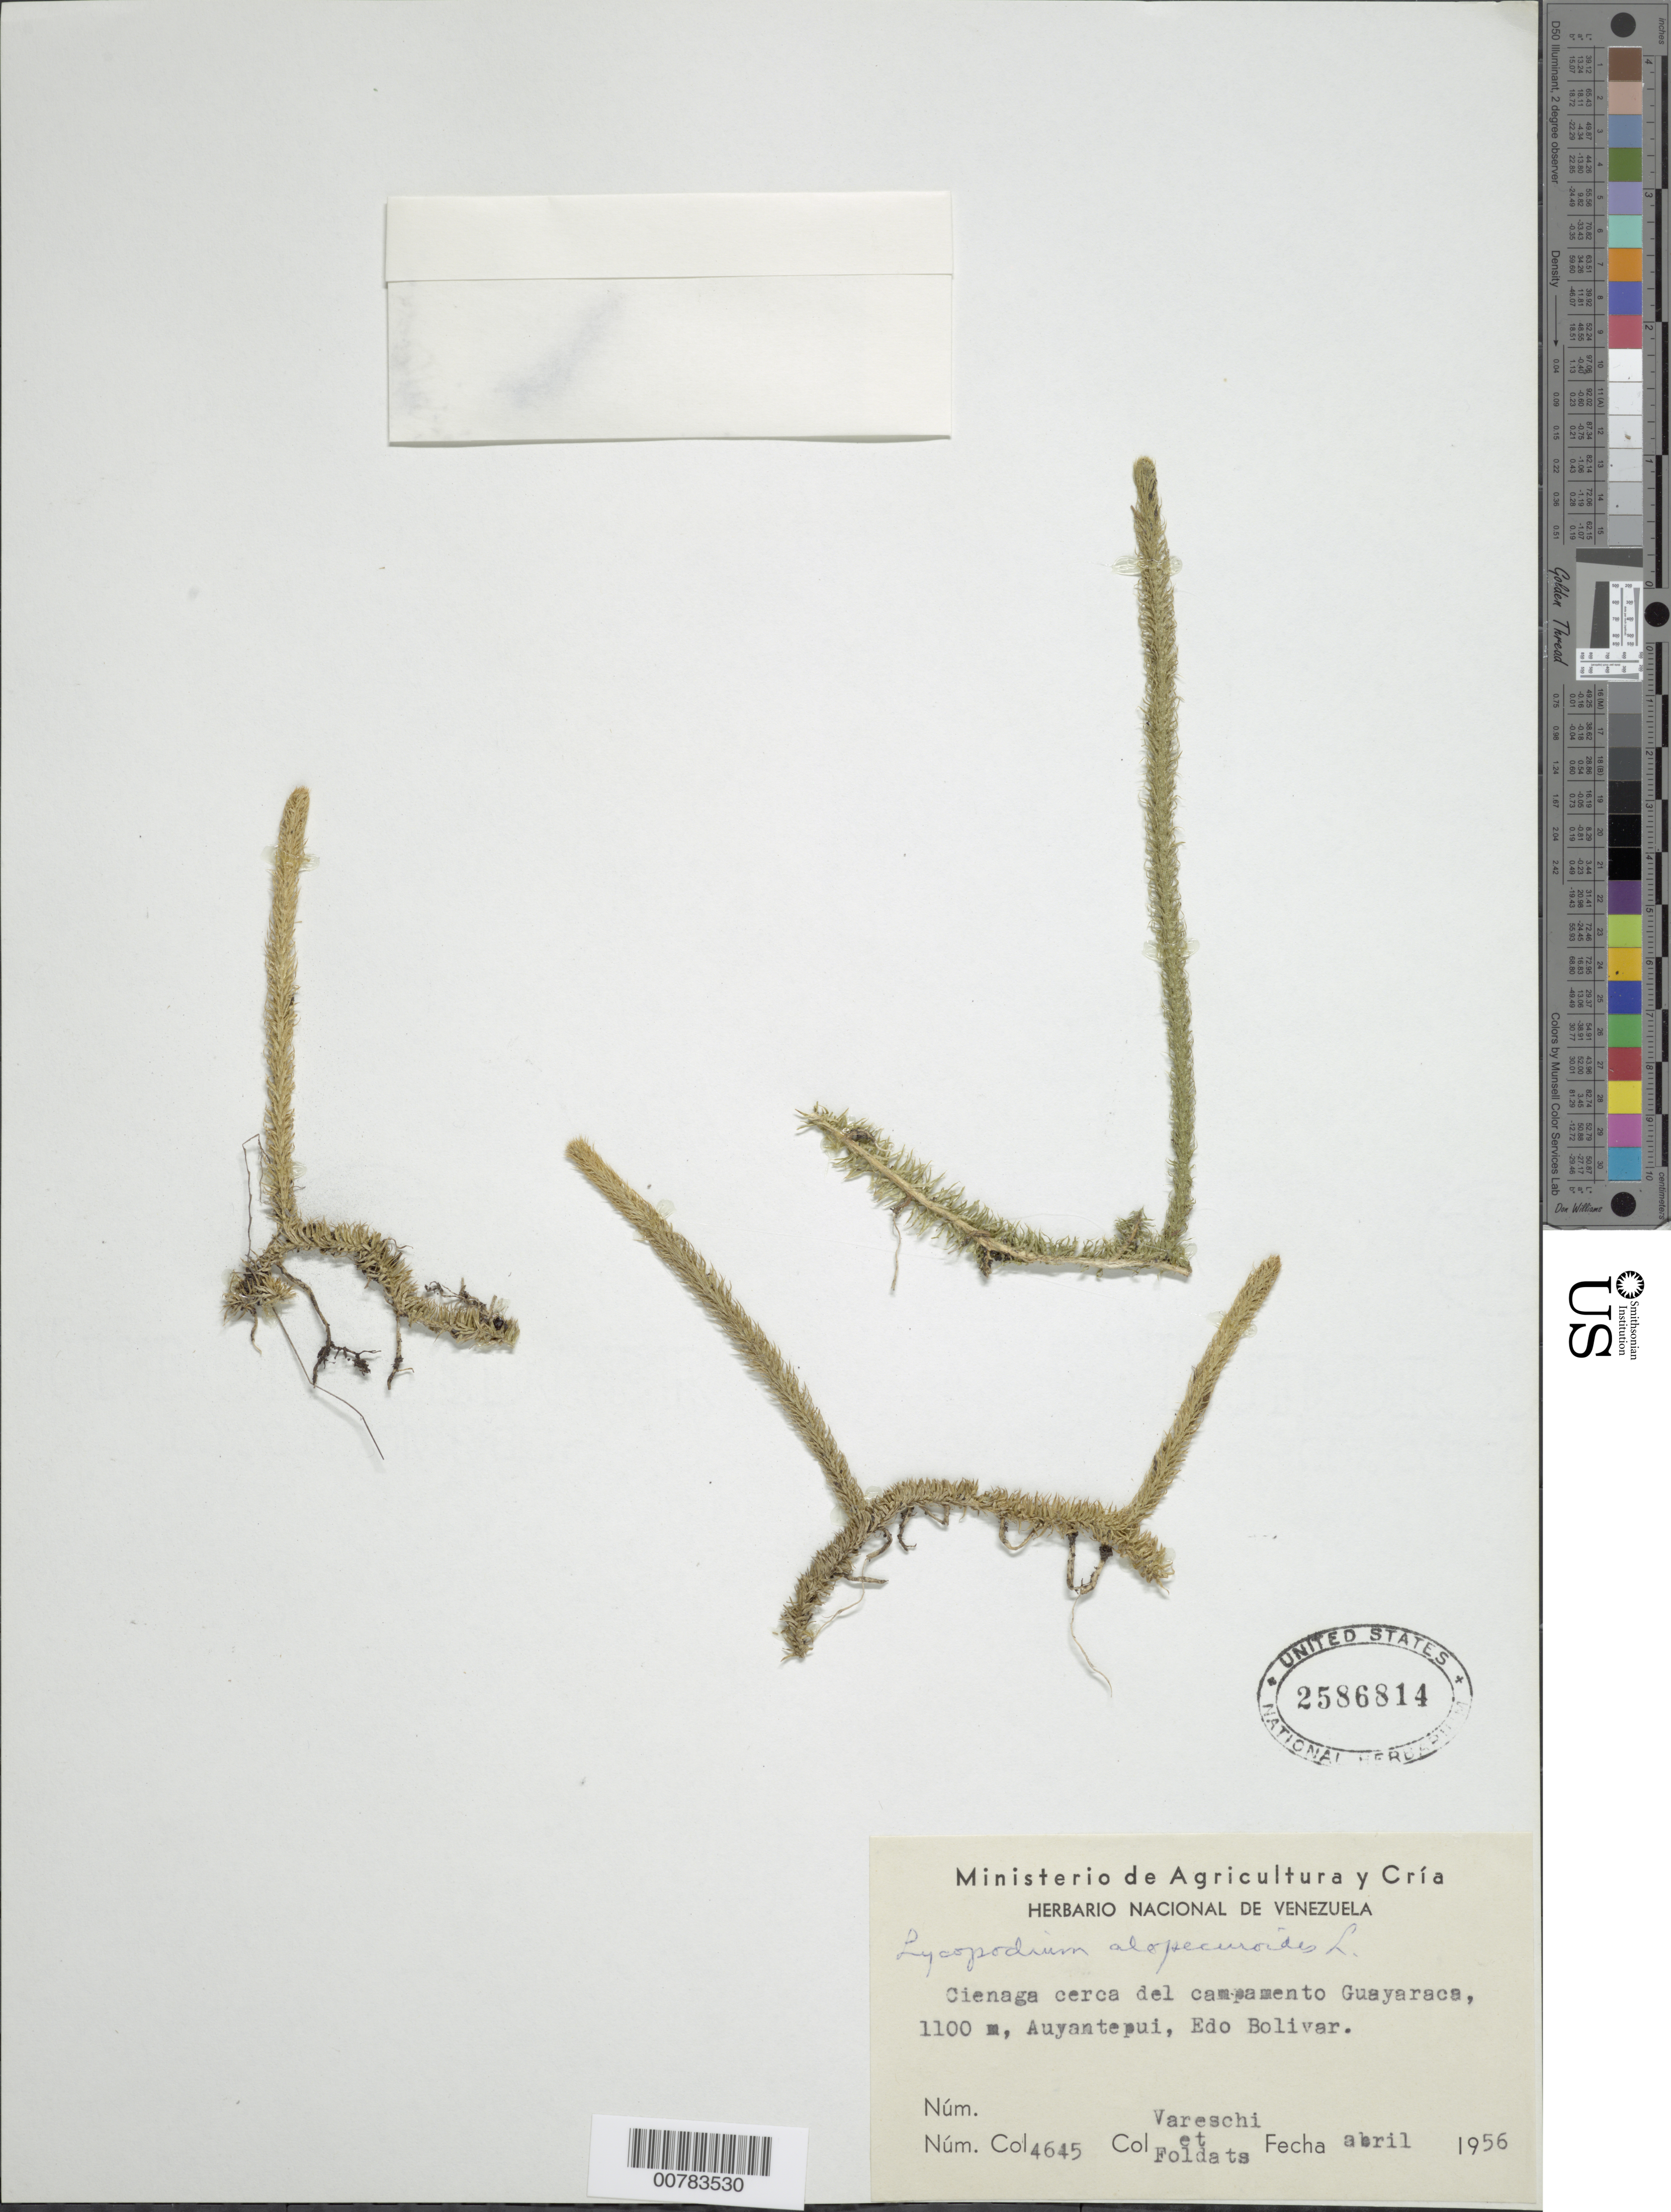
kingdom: Plantae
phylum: Tracheophyta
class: Lycopodiopsida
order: Lycopodiales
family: Lycopodiaceae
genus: Lycopodiella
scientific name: Lycopodiella alopecuroides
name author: (L.) Cranfill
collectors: V. Vareschi & E. Foldats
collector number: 4645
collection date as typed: Apr-56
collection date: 1956-04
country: Venezuela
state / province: Bolívar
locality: Auyan-tepuí, Guayaraca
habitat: Cienaga cerca del campamento, al frente del Rio Cucuital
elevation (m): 1100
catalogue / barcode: US 2586814